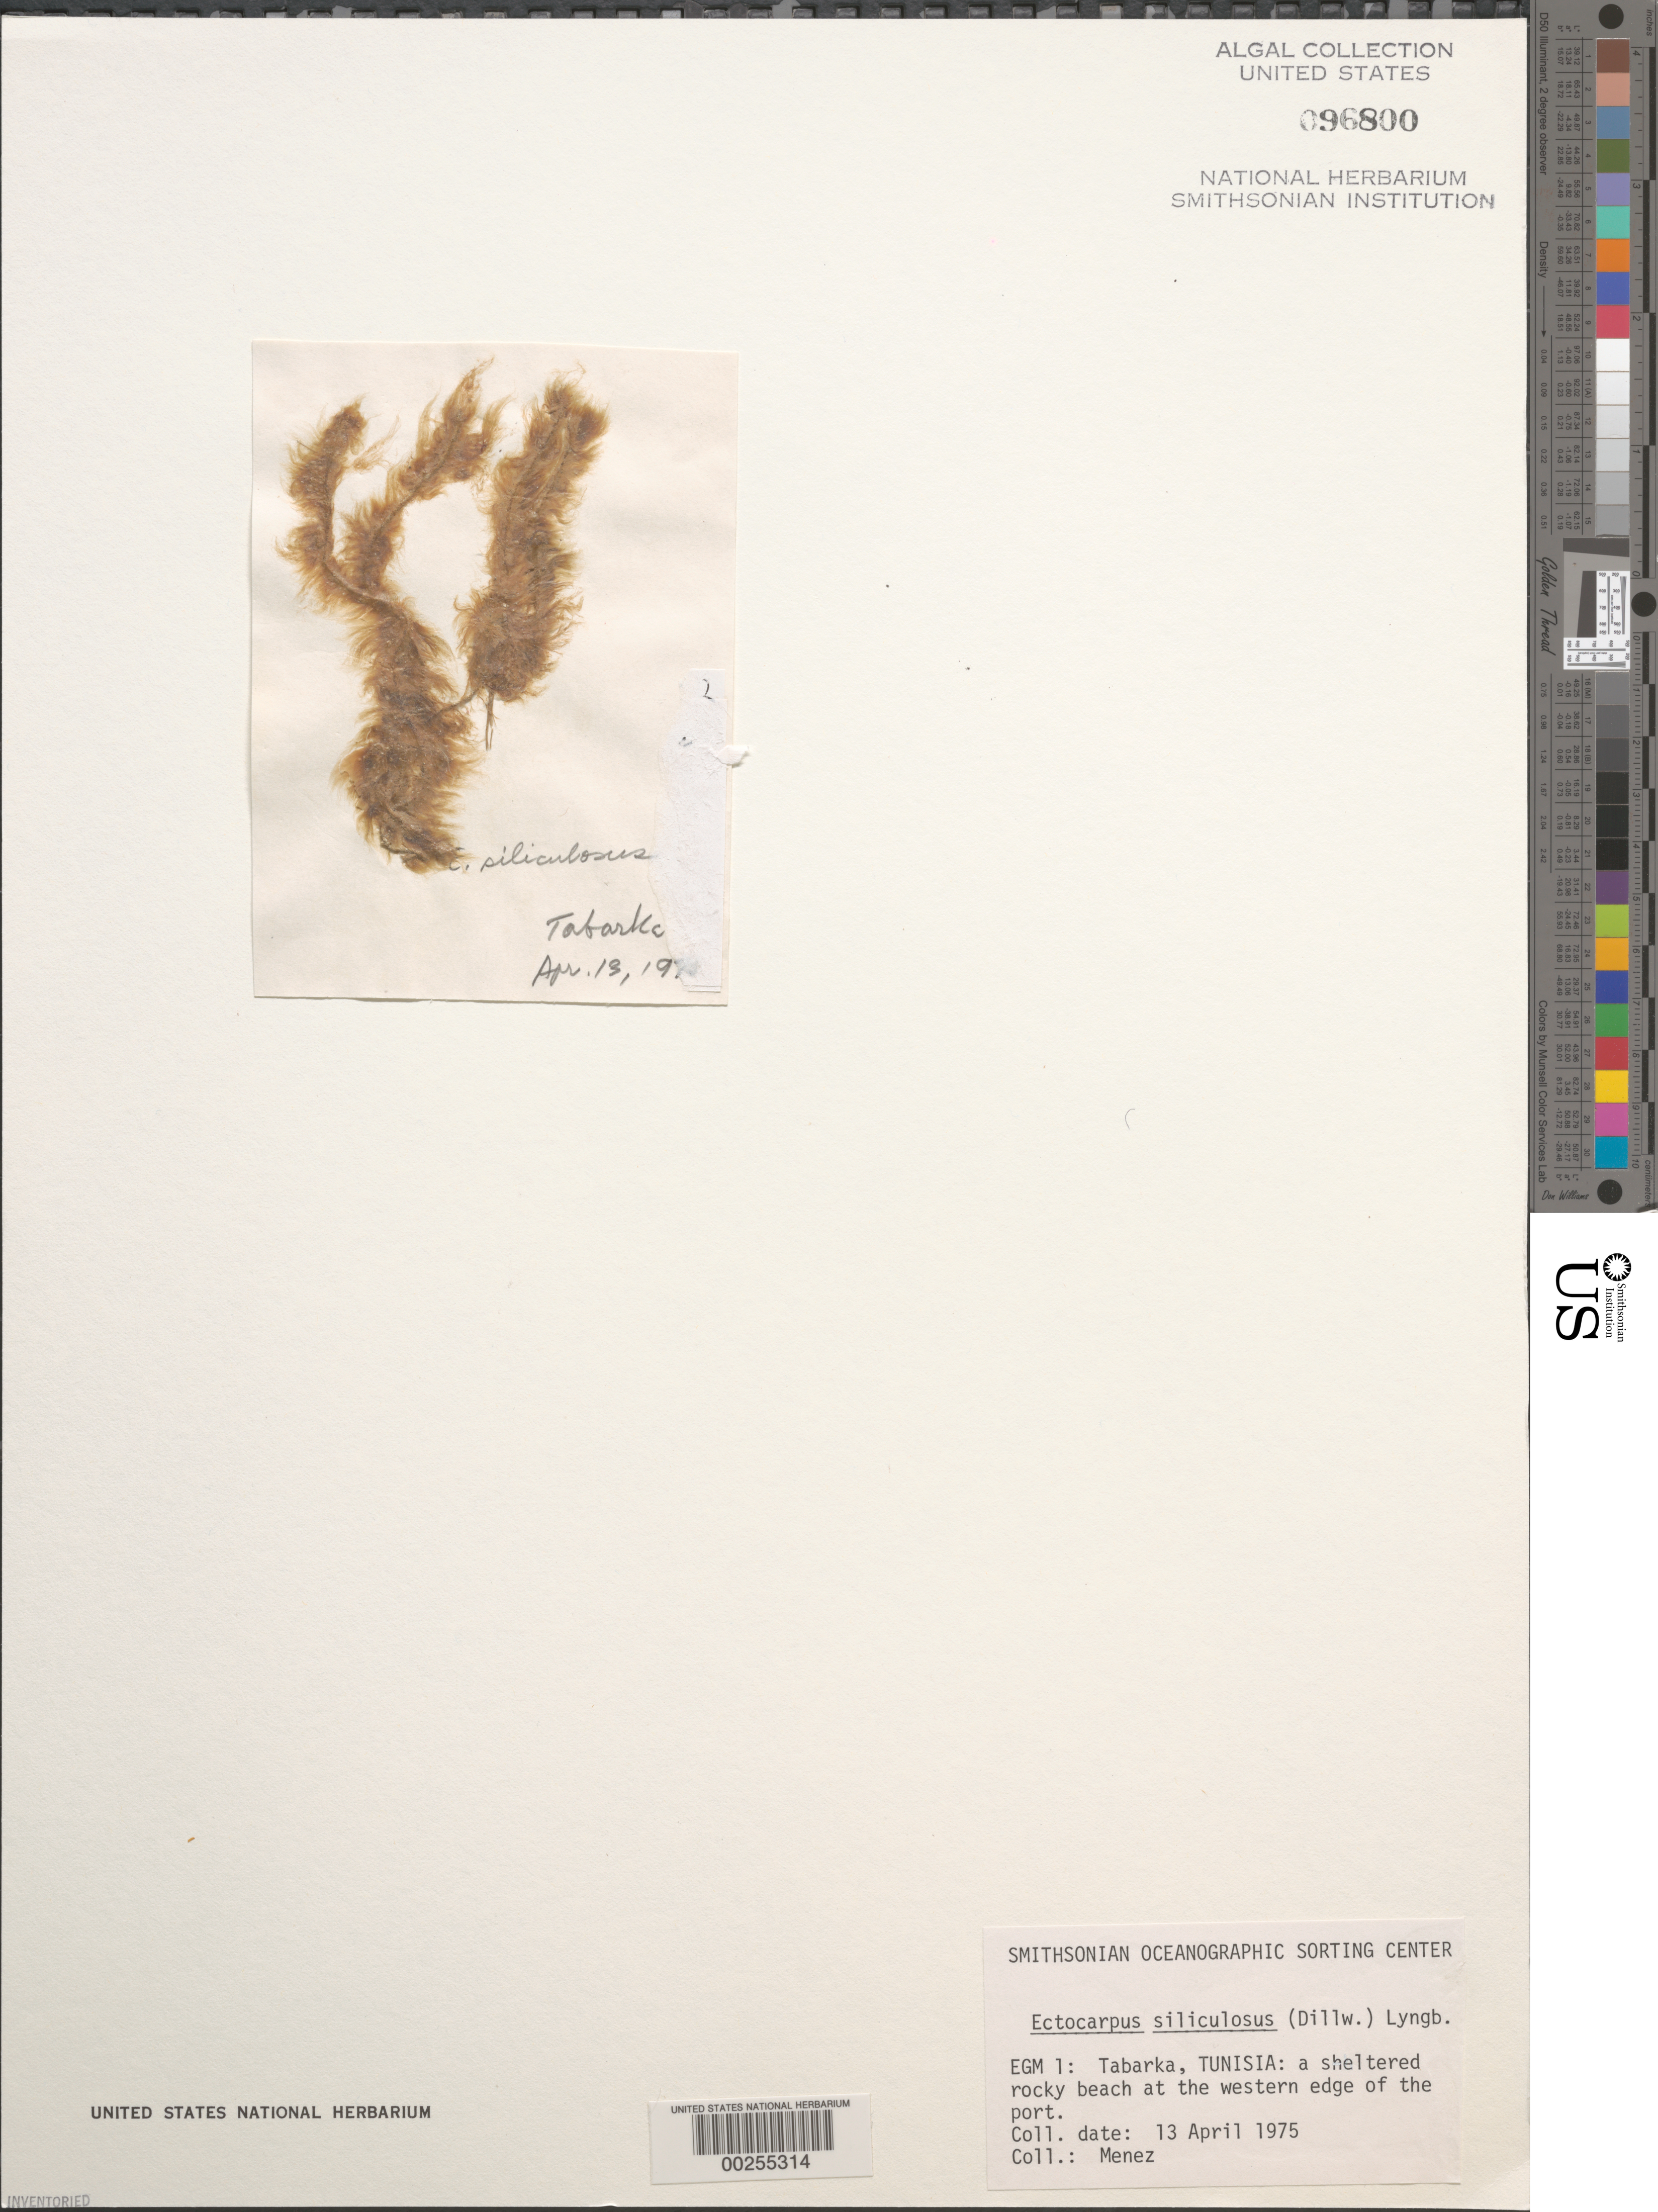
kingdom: Chromista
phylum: Ochrophyta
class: Phaeophyceae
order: Ectocarpales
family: Ectocarpaceae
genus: Ectocarpus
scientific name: Ectocarpus siliculosus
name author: (Dillwyn) Lyngbye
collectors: Meñez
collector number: EGM 1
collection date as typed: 13 Apr 1975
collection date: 1975-04-13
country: Tunisia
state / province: Jendouba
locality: Tabarka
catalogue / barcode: US 96800